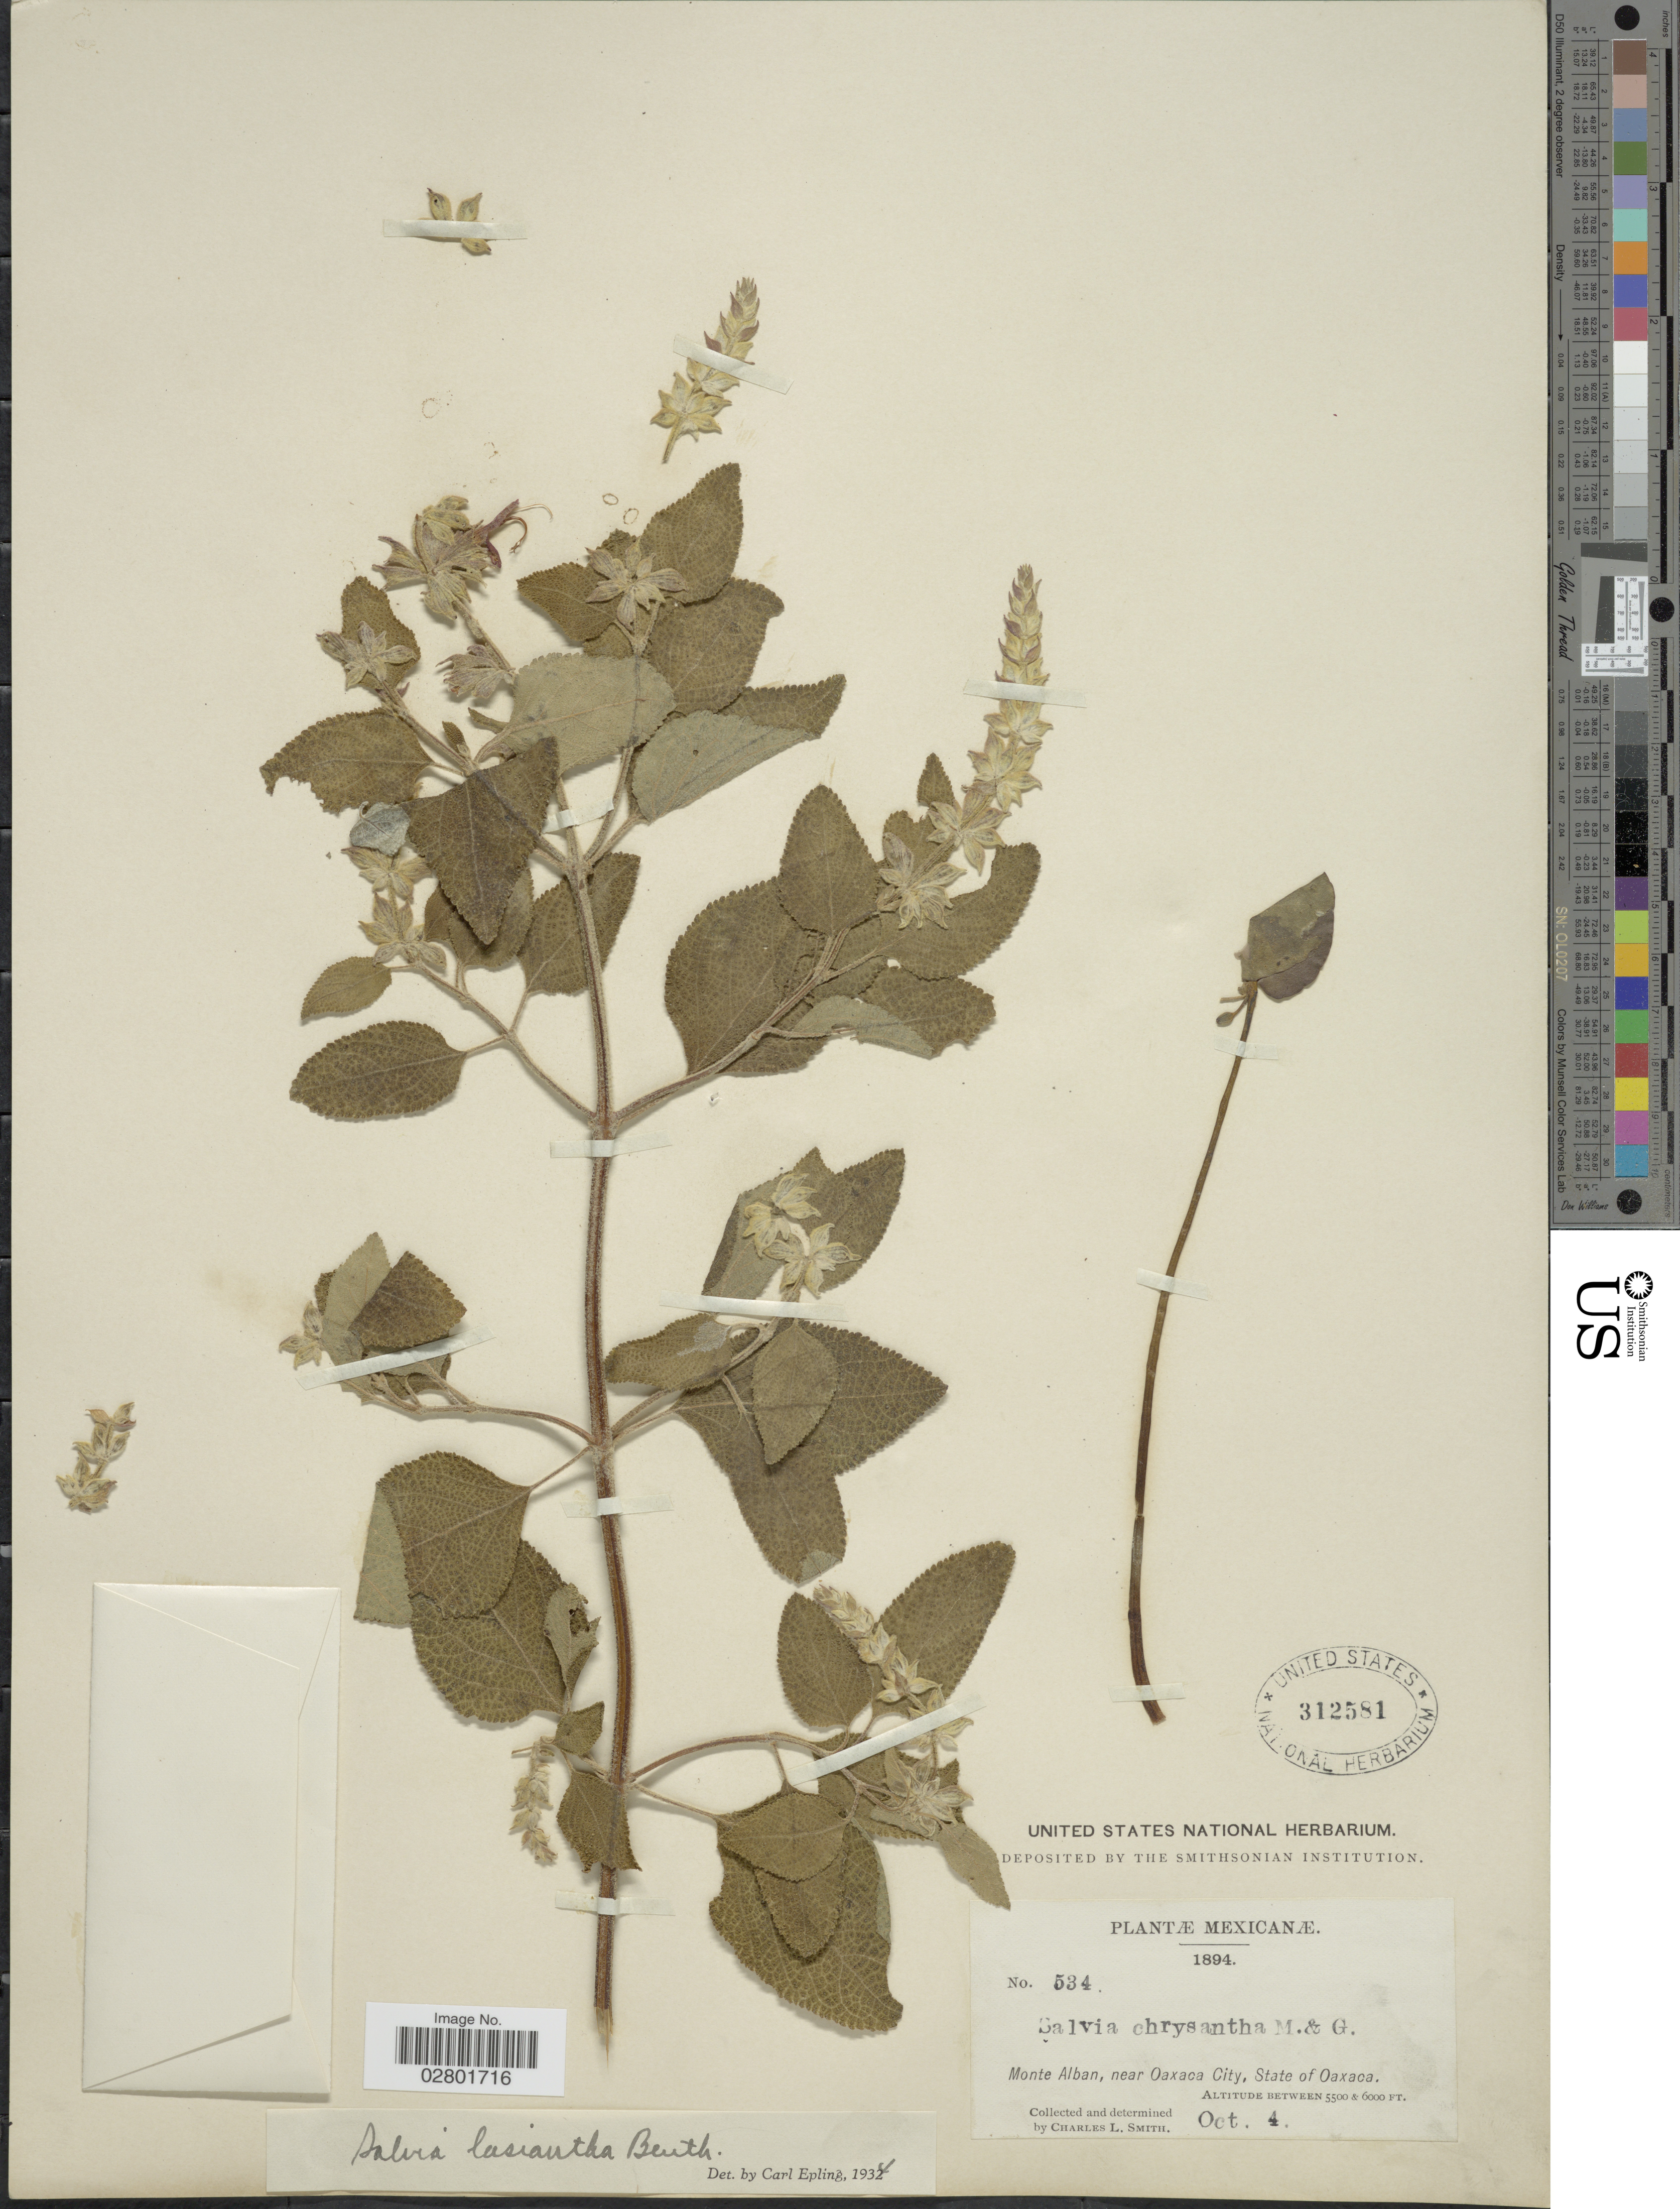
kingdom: Plantae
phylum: Tracheophyta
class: Magnoliopsida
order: Lamiales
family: Lamiaceae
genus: Salvia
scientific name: Salvia lasiantha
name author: Benth.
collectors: C. L. Smith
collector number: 534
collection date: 1894-10-04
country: Mexico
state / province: Oaxaca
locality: Monte Alban, near Oaxaca City.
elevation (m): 1676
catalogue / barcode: US 312581